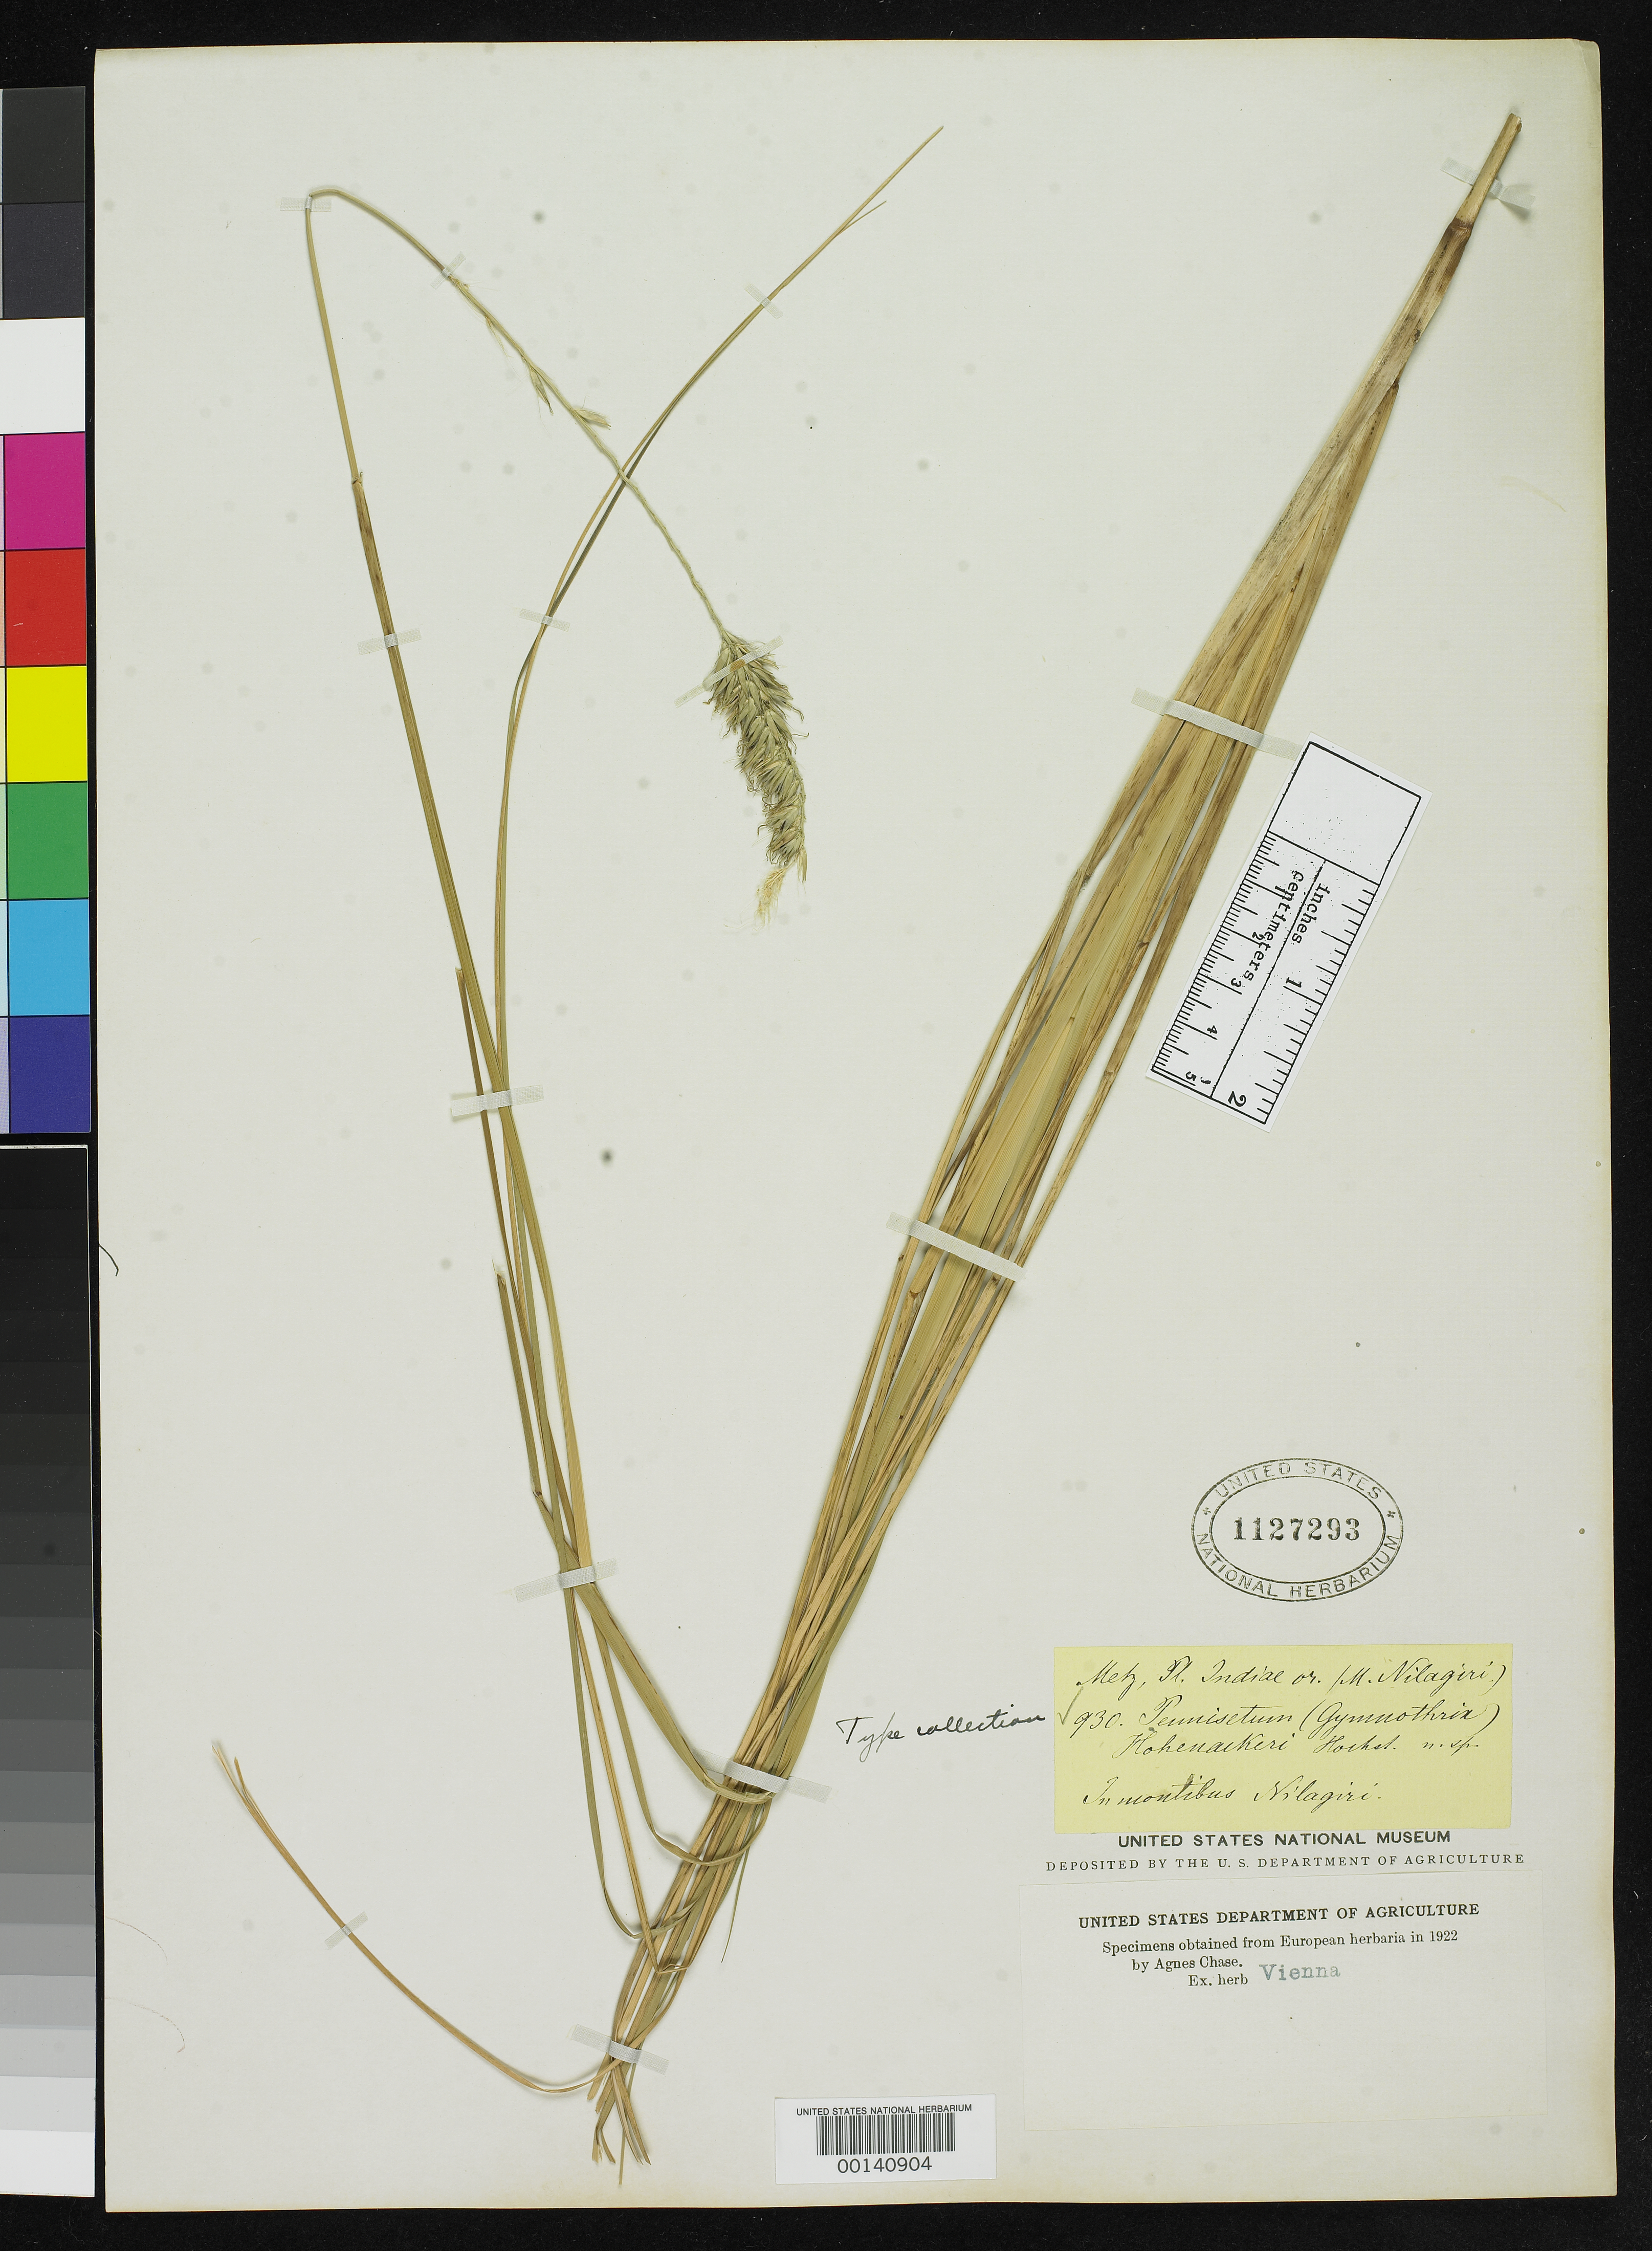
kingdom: Plantae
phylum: Tracheophyta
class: Liliopsida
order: Poales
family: Poaceae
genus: Pennisetum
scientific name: Pennisetum hohenackeri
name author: Hochst. ex Steud.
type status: Type Collection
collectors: R. F. Hohenacker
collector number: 930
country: India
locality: Nilagiri.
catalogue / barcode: US 1127293